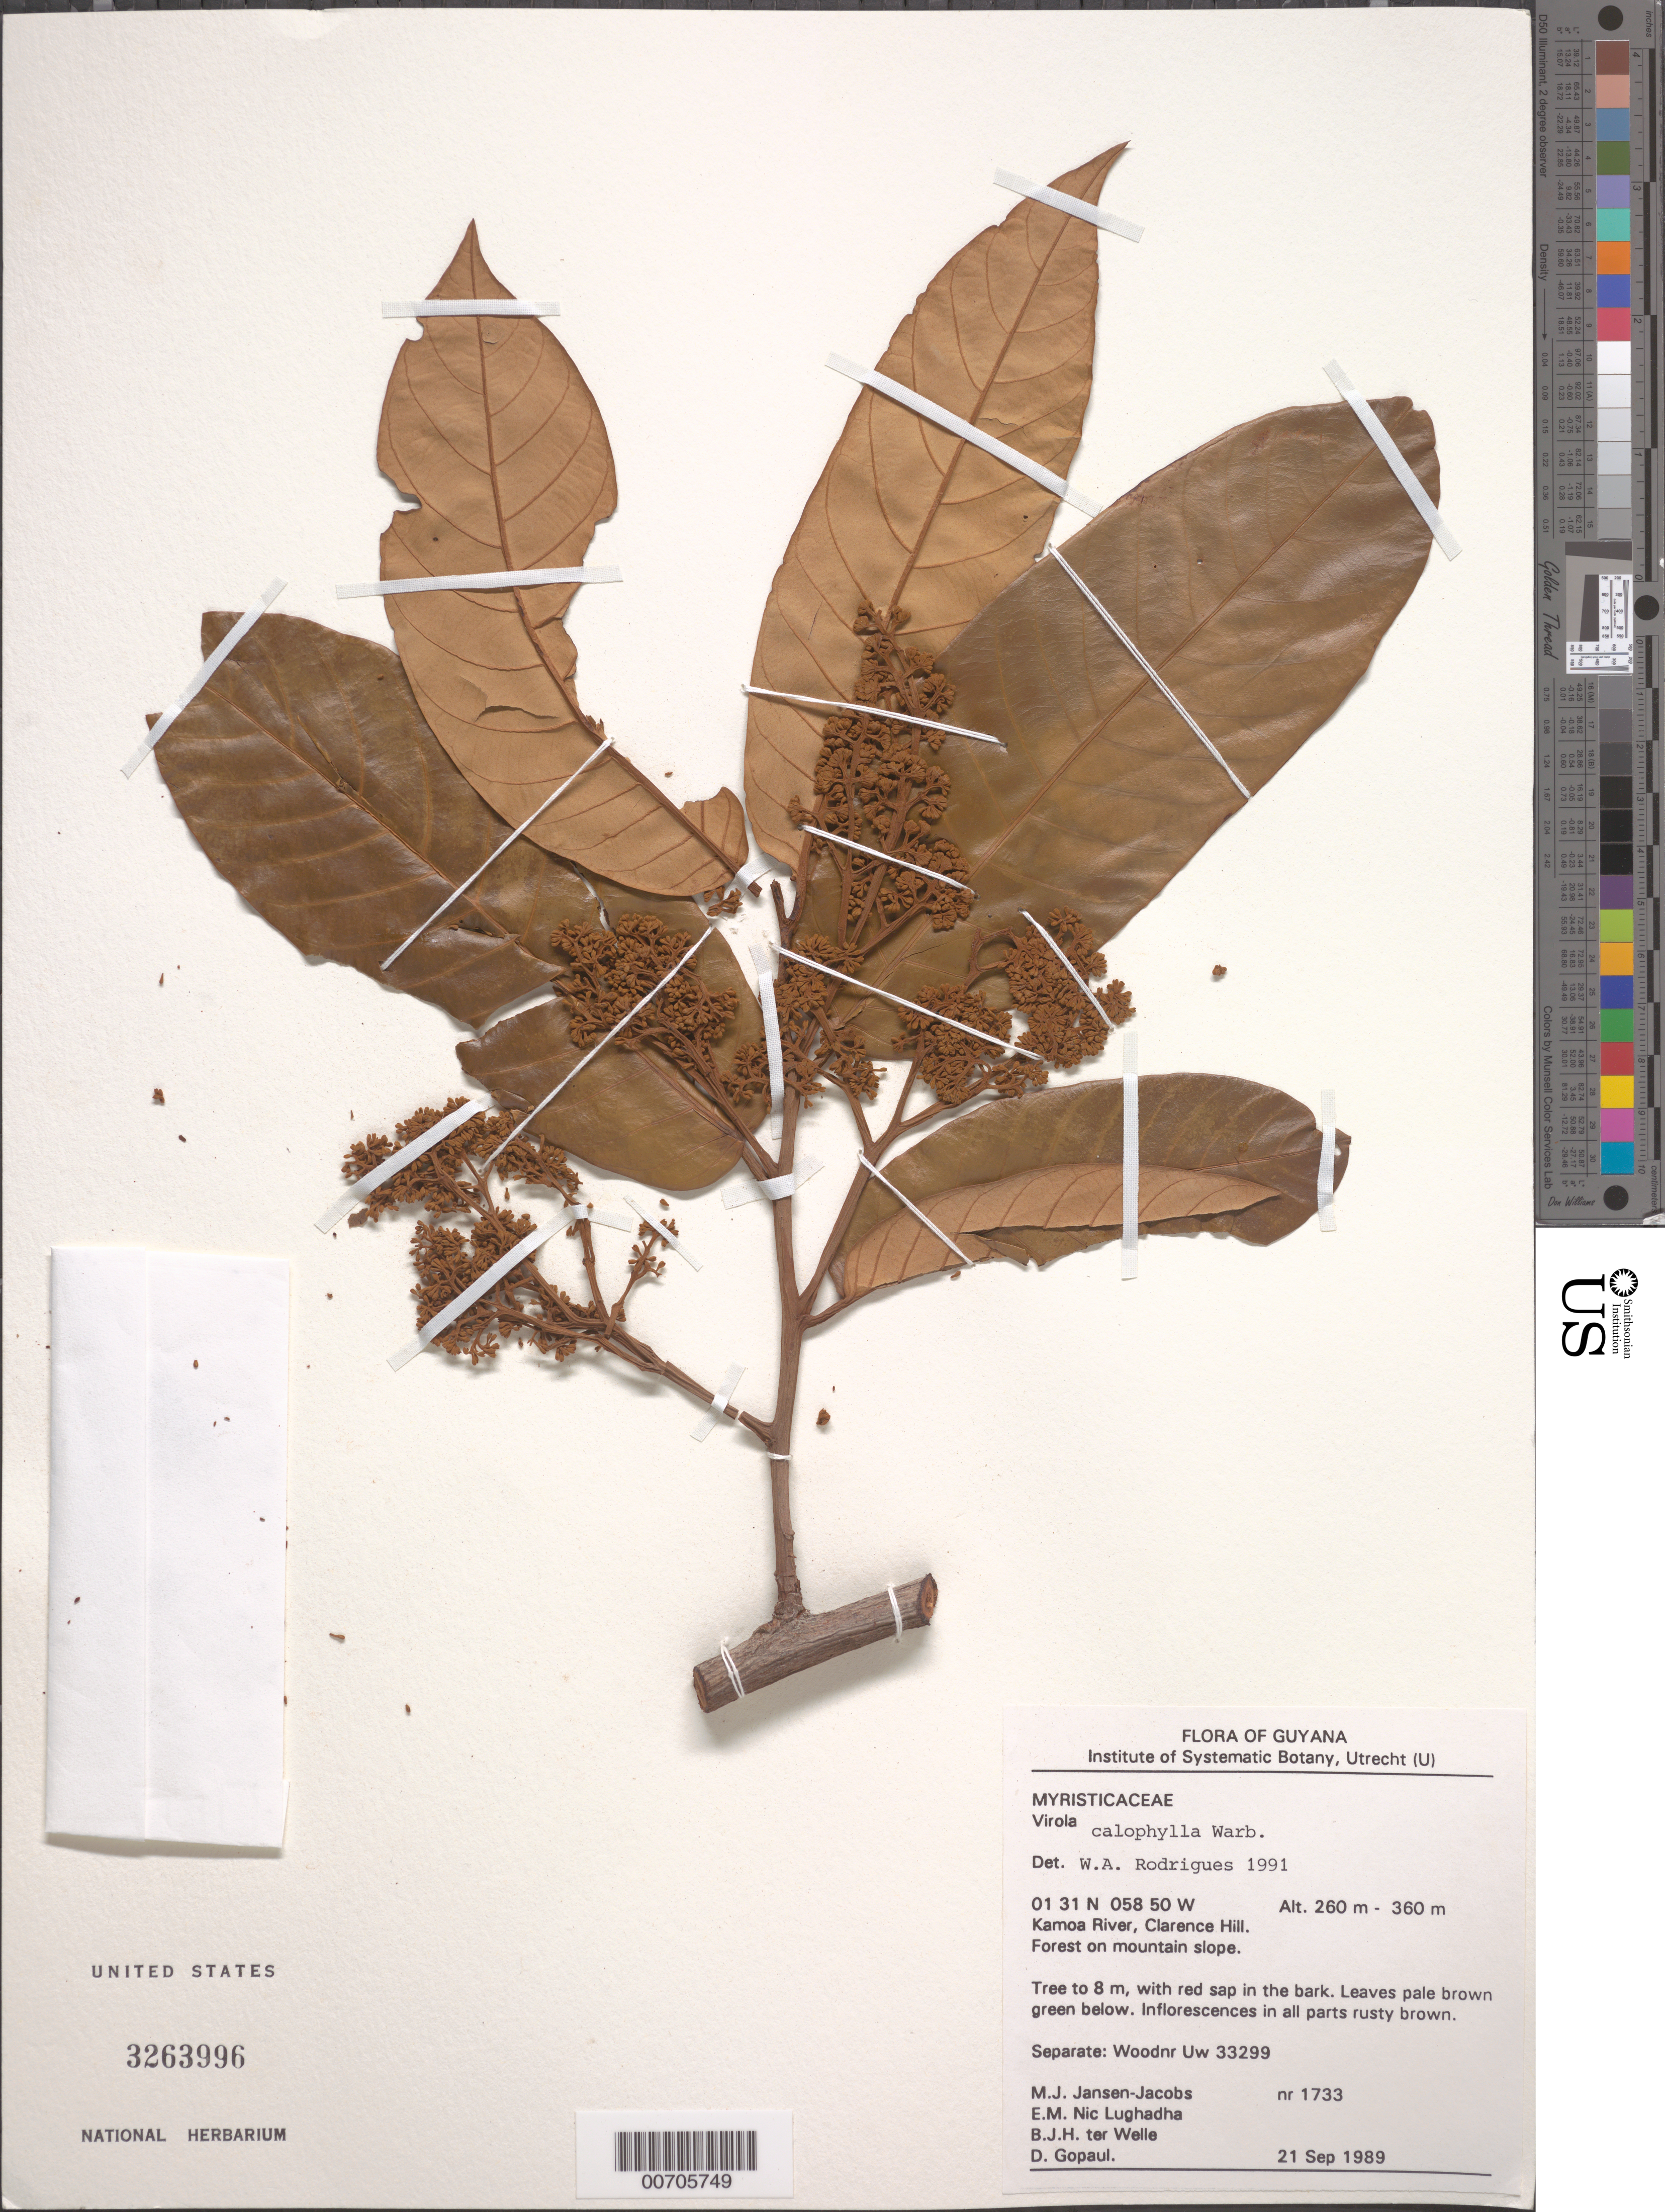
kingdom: Plantae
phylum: Tracheophyta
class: Magnoliopsida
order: Magnoliales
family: Myristicaceae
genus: Virola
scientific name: Virola calophylla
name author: (Spruce) Warb.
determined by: Rodrigues, W. A.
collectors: M. J. Jansen-Jacobs, E. Nic Lughadha, B. Welle & D. Gopaul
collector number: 1733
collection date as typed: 21-Sep-89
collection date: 1989-09-21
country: Guyana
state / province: U. Takutu-U. Essequibo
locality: Clarence Hill, Kamoa River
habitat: Forest on mountain slopes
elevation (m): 260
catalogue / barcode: US 3263996